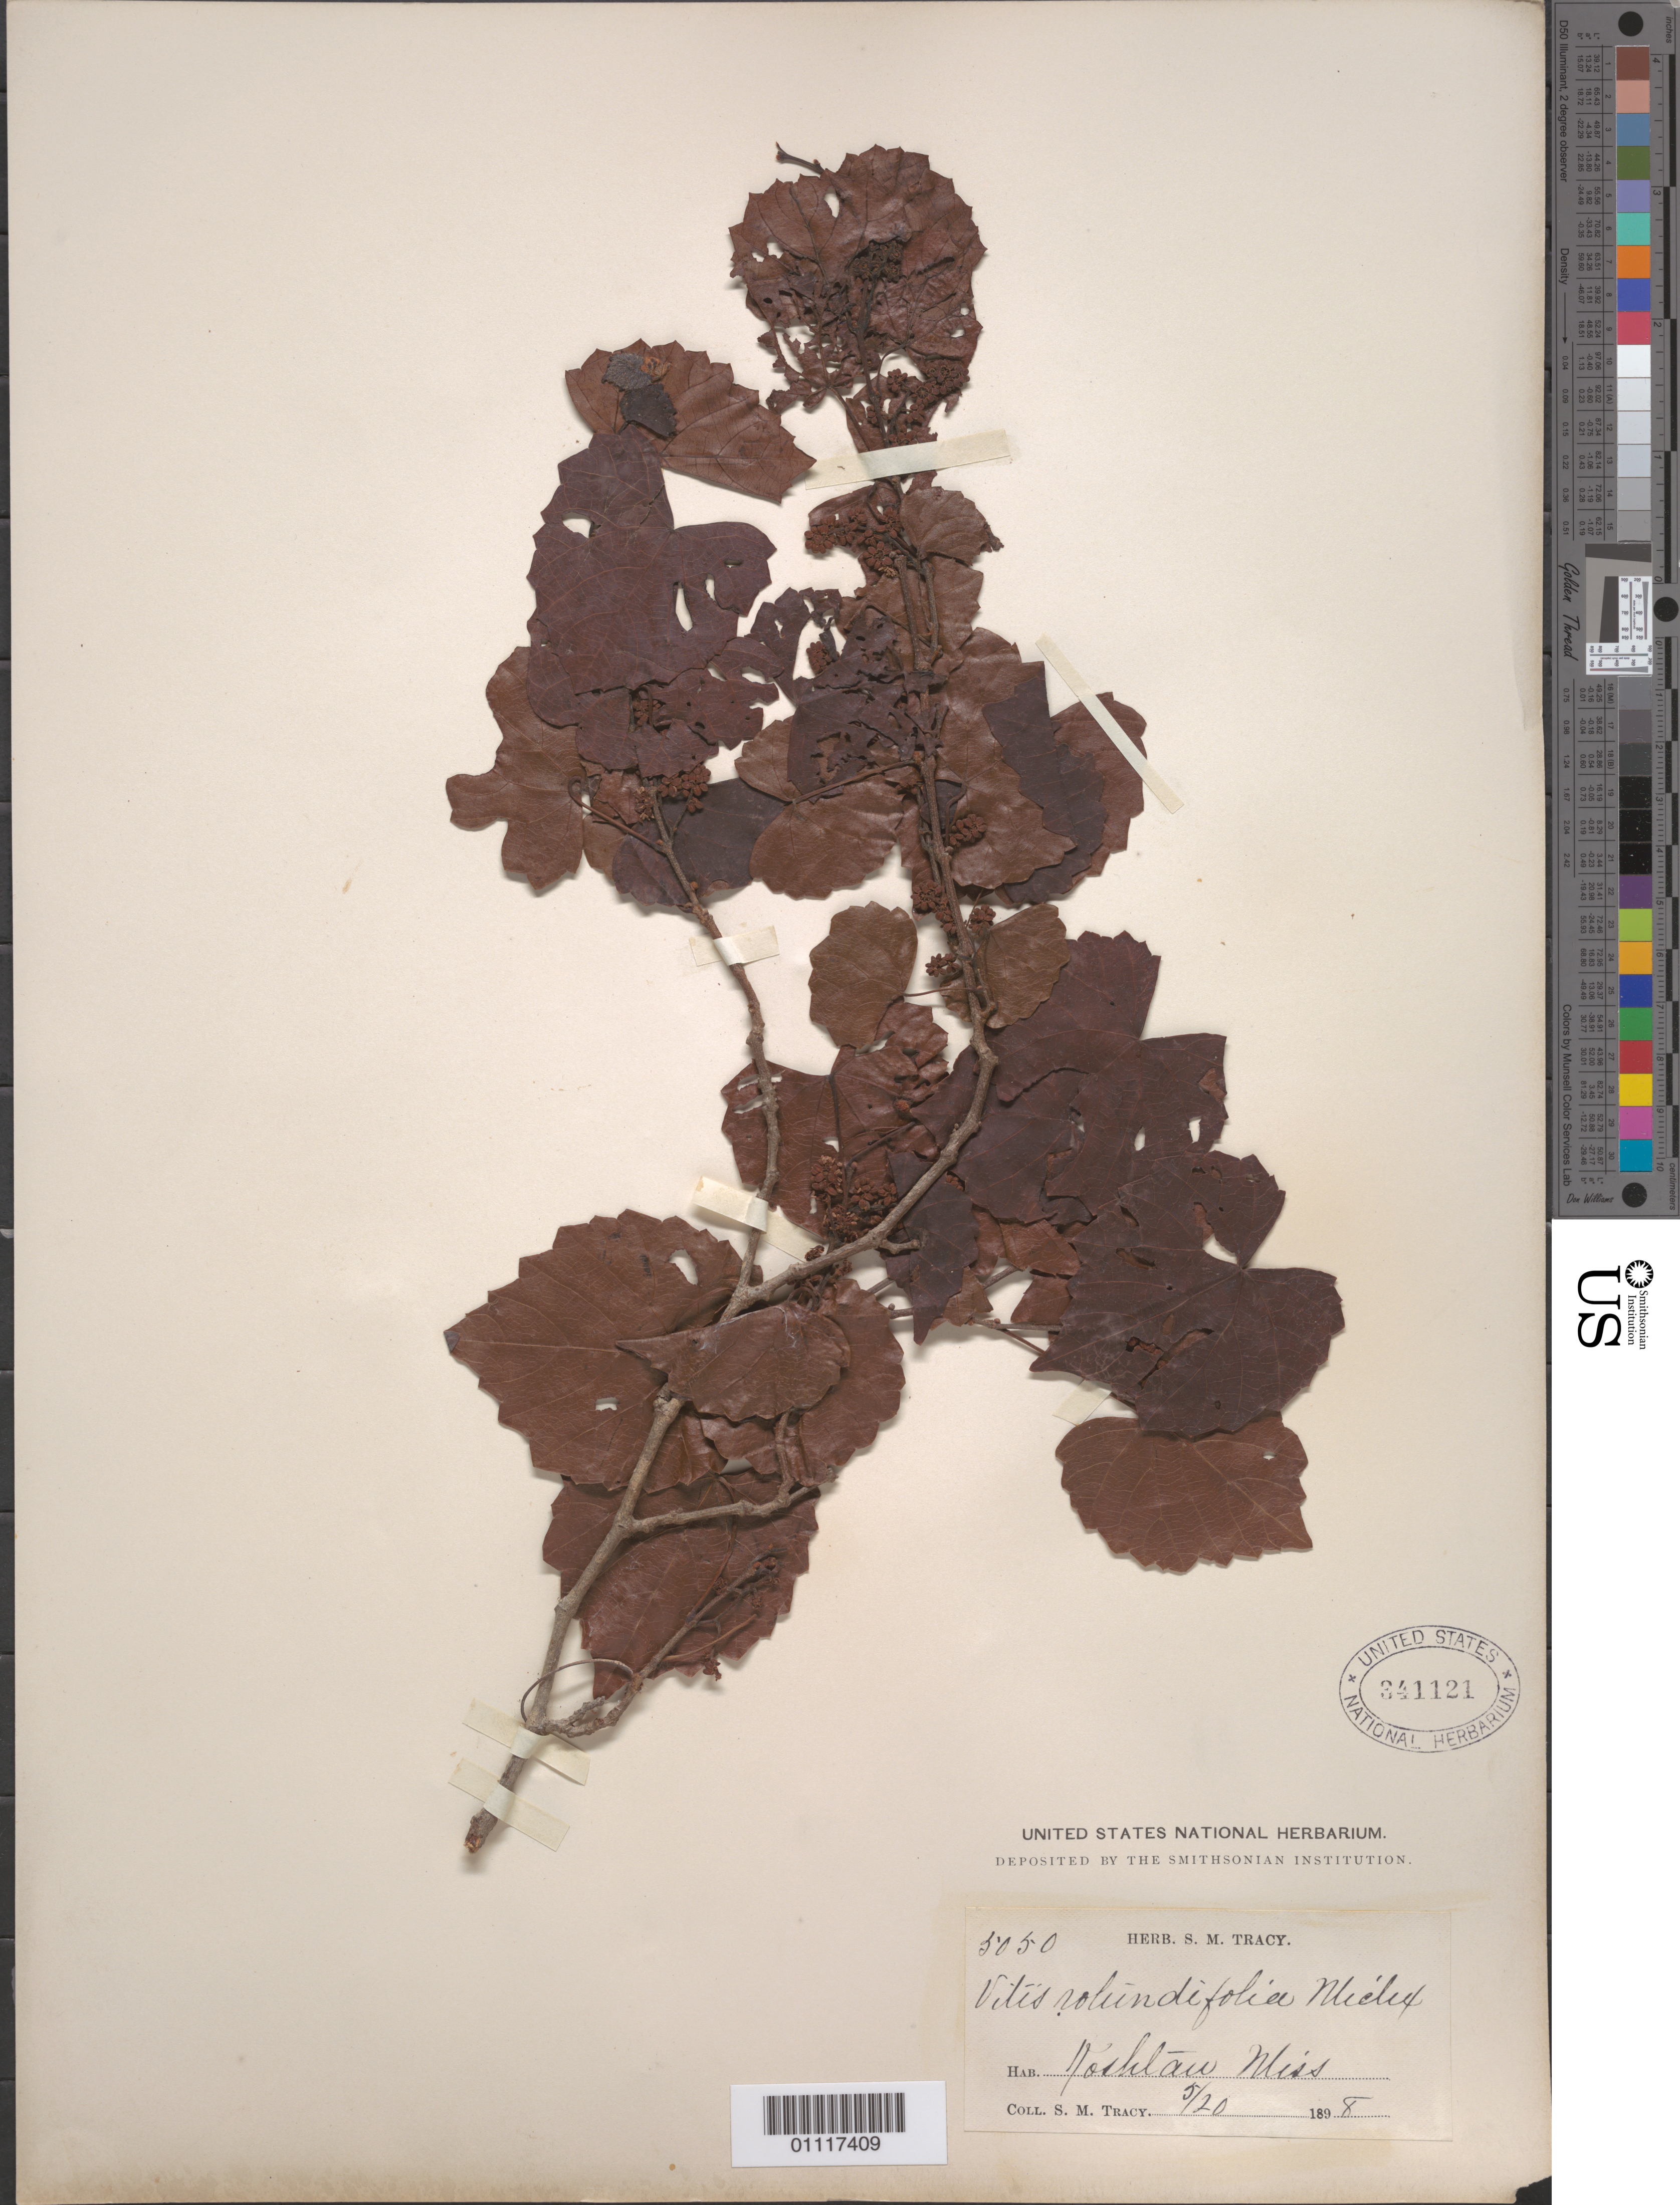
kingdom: Plantae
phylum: Tracheophyta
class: Magnoliopsida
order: Vitales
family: Vitaceae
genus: Vitis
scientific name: Vitis rotundifolia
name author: Michx.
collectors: S. M. Tracy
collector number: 5050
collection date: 1898-05-20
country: United States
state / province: Mississippi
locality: Koshtan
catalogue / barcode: US 341121